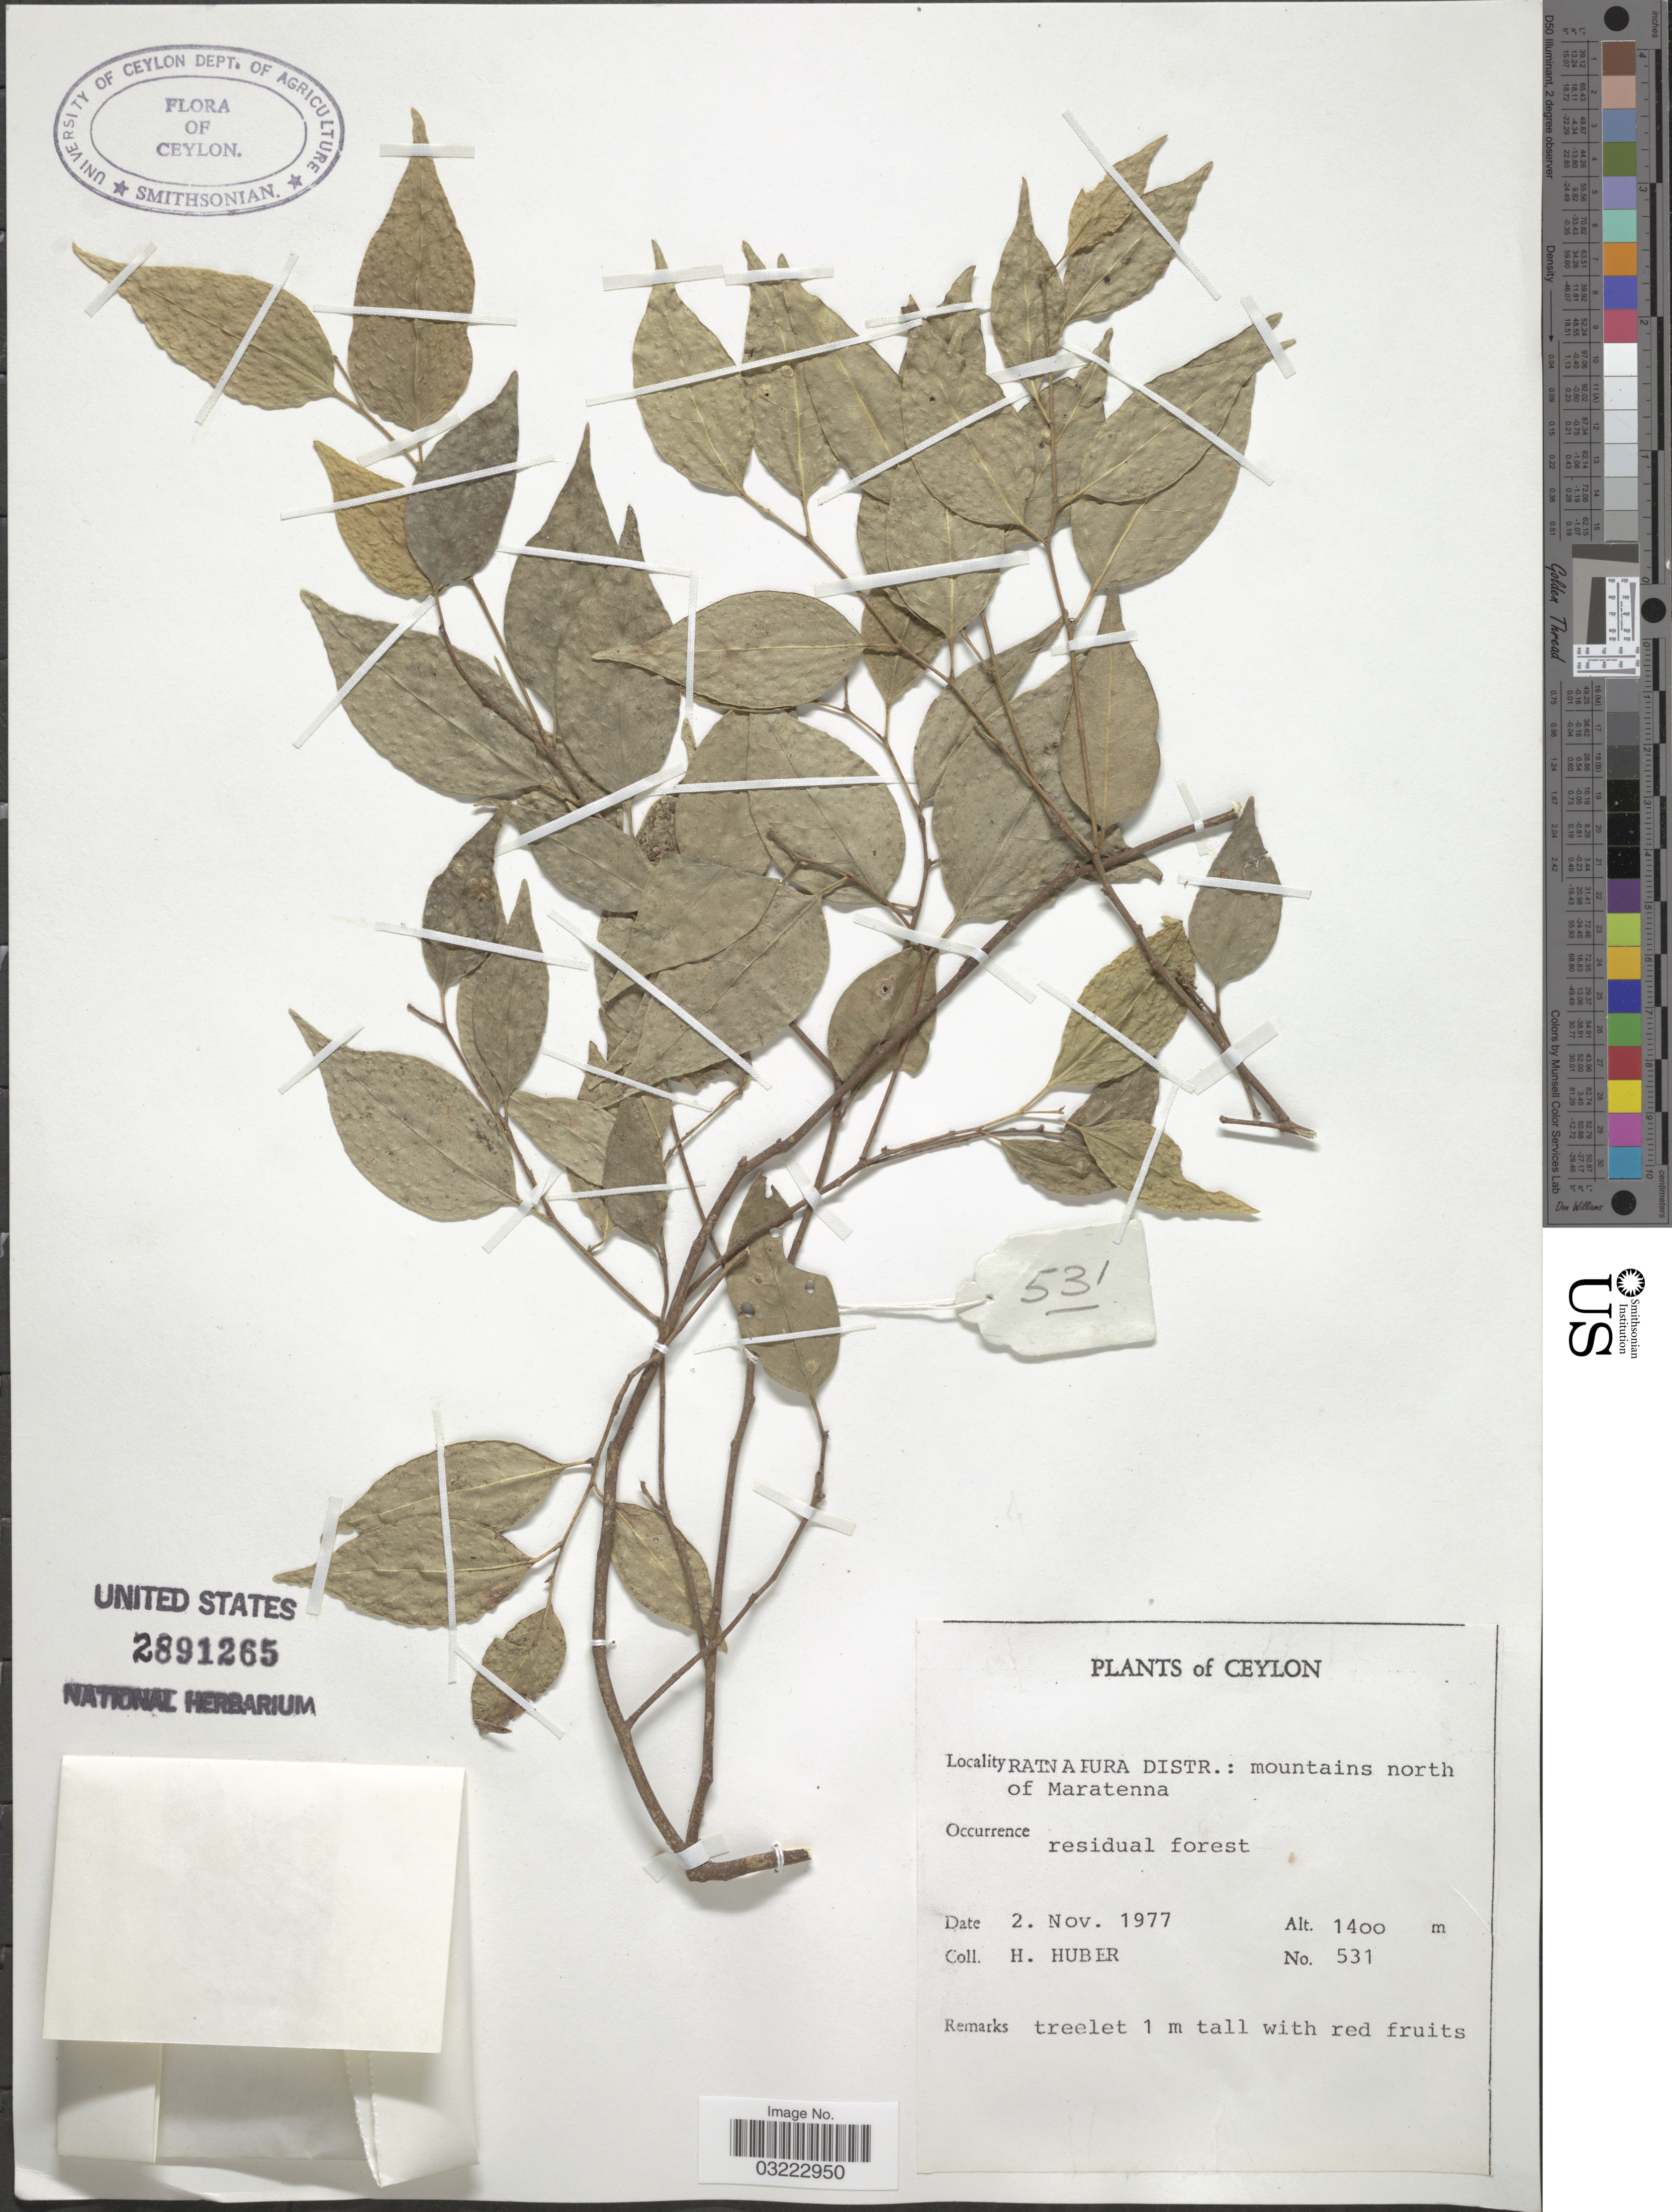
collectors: H. Huber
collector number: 531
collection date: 1977-11-02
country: Sri Lanka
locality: Ceylon. Ratnapura Distr.: mountains north of Maratenna.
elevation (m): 1400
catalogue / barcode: US 2891265